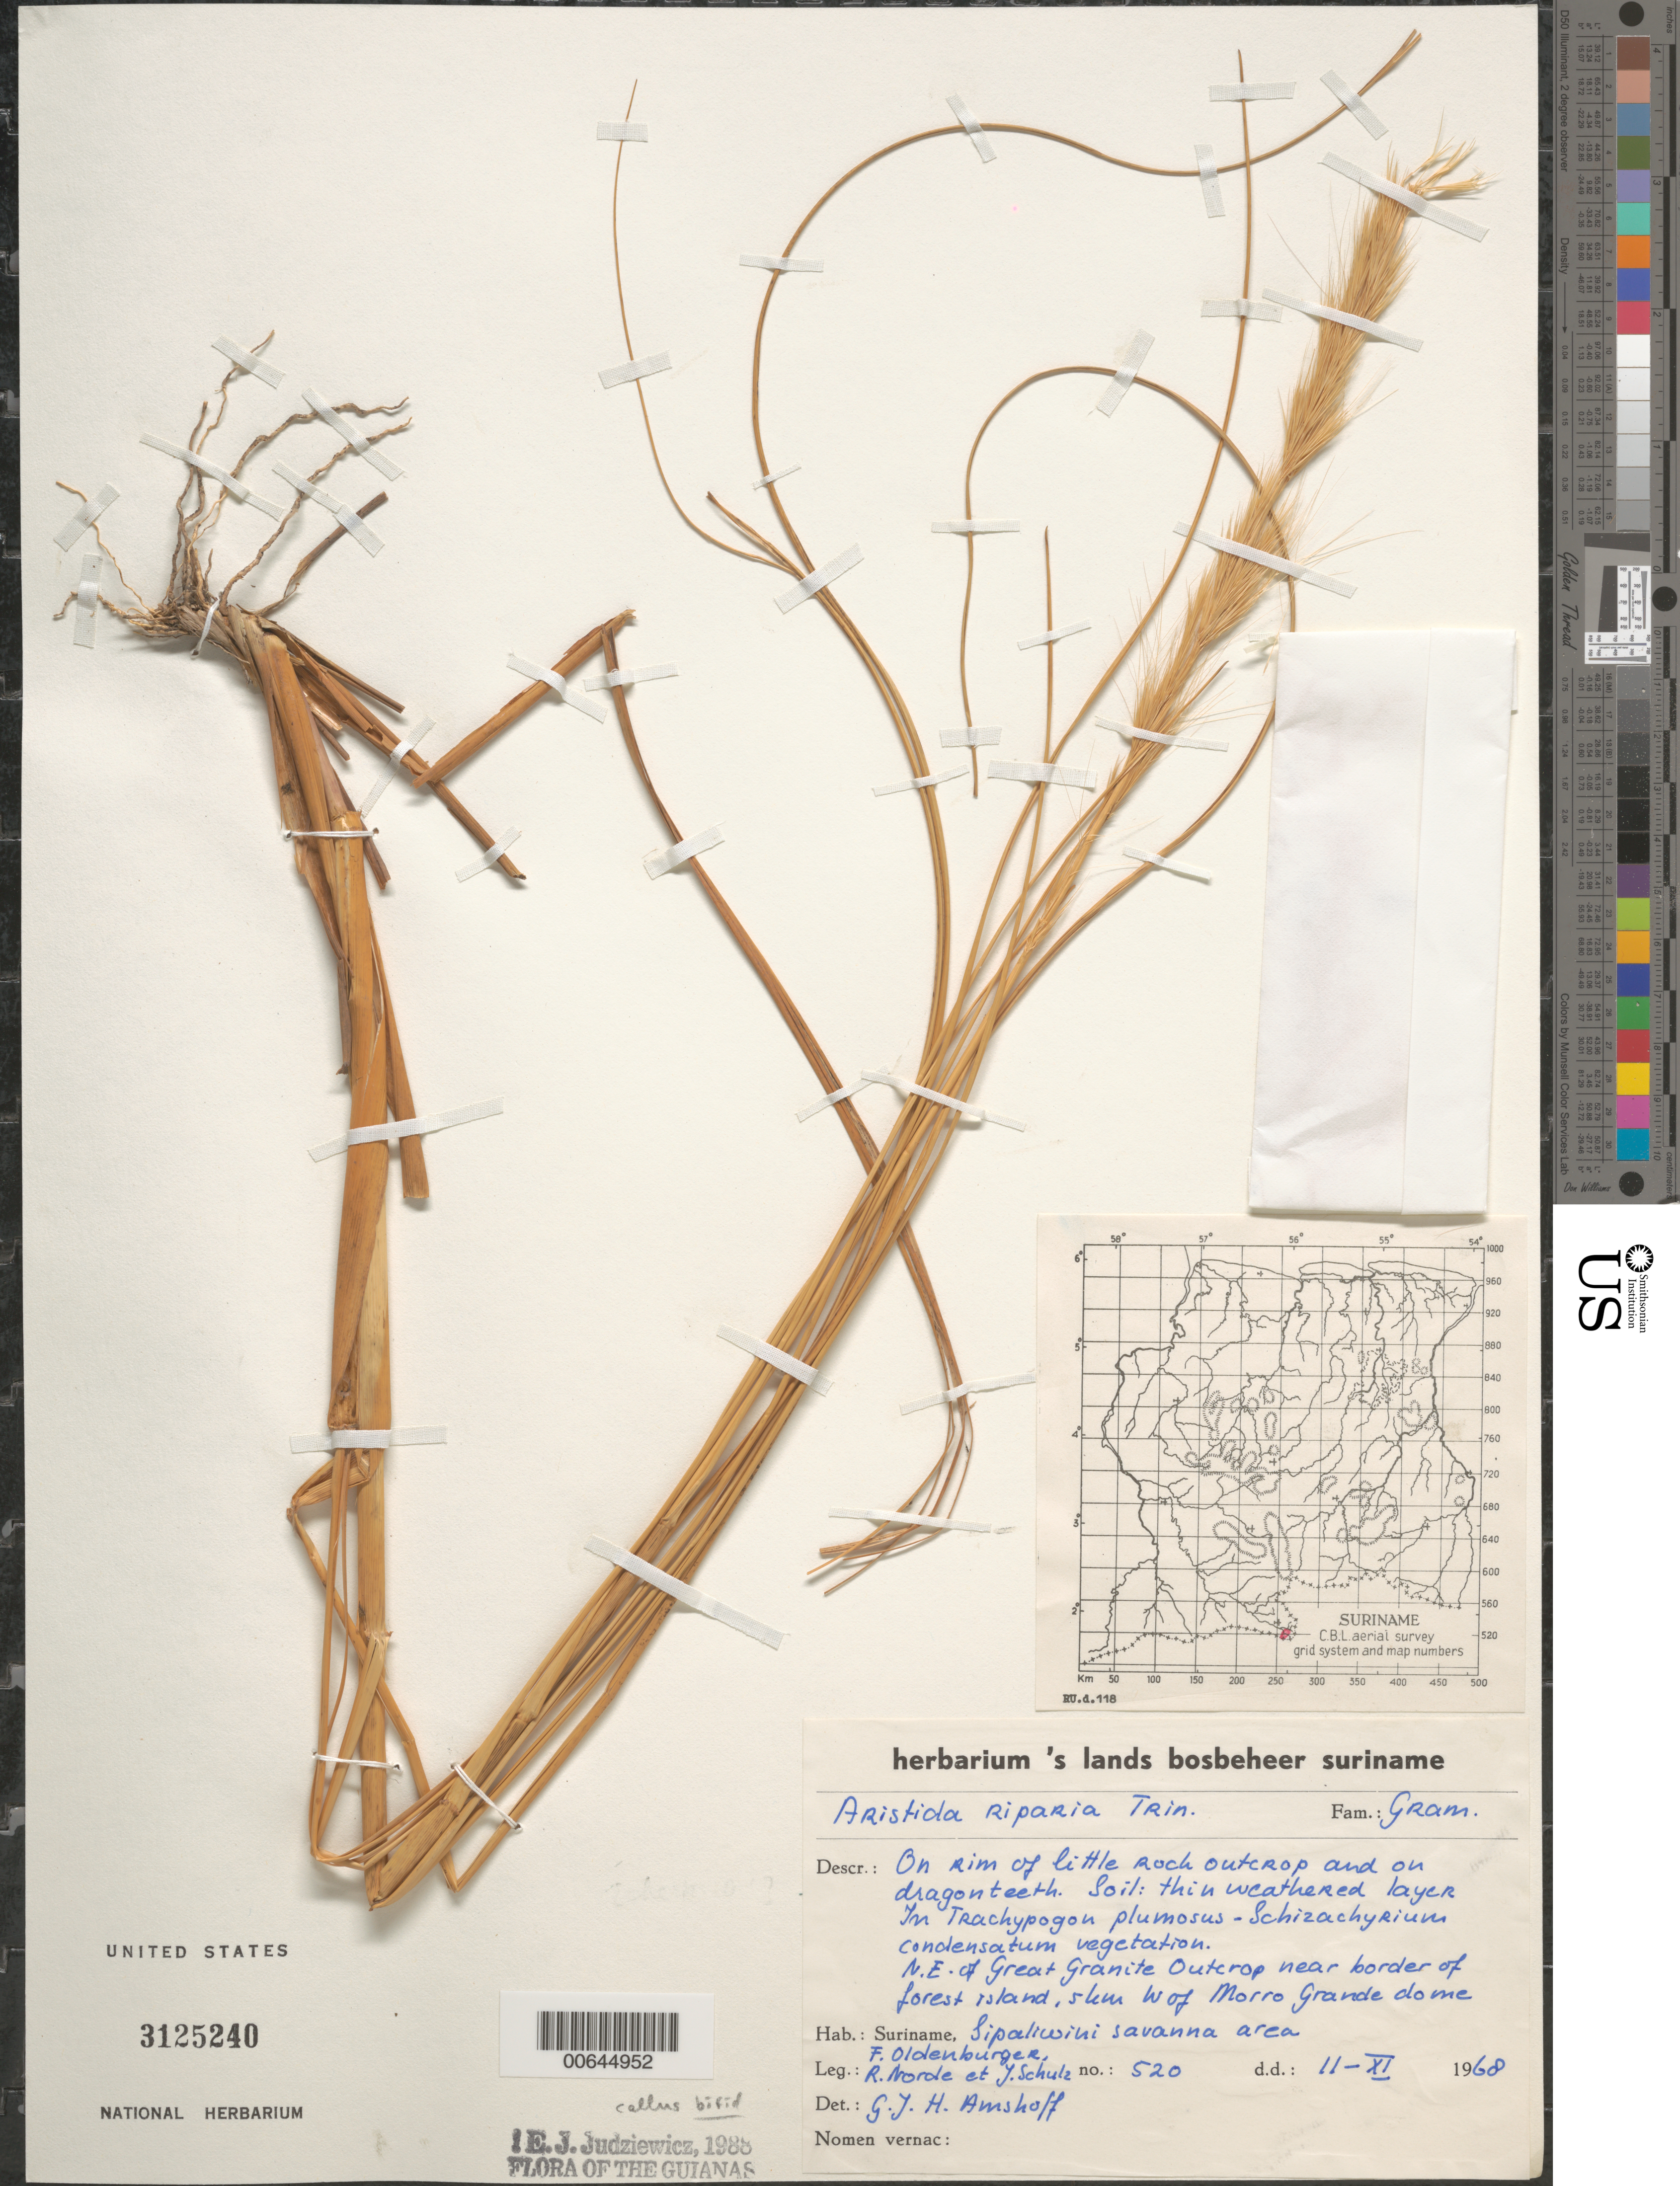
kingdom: Plantae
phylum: Tracheophyta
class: Liliopsida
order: Poales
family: Poaceae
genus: Aristida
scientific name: Aristida setifolia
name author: Kunth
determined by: Judziewicz, E. J.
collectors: F. Oldenburger, R. Norde & J. P. Schulz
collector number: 520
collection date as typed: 11-Nov-68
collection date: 1968-11-11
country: Suriname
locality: Sipaliwini Savanna, Brazilian frontier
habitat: Rim of little rock outcrop and on dragonteeth soil: thin weathered layer in Trachypogon plumosus-Schizachyrium condensatum vegetation. NE of Great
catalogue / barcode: US 3125240